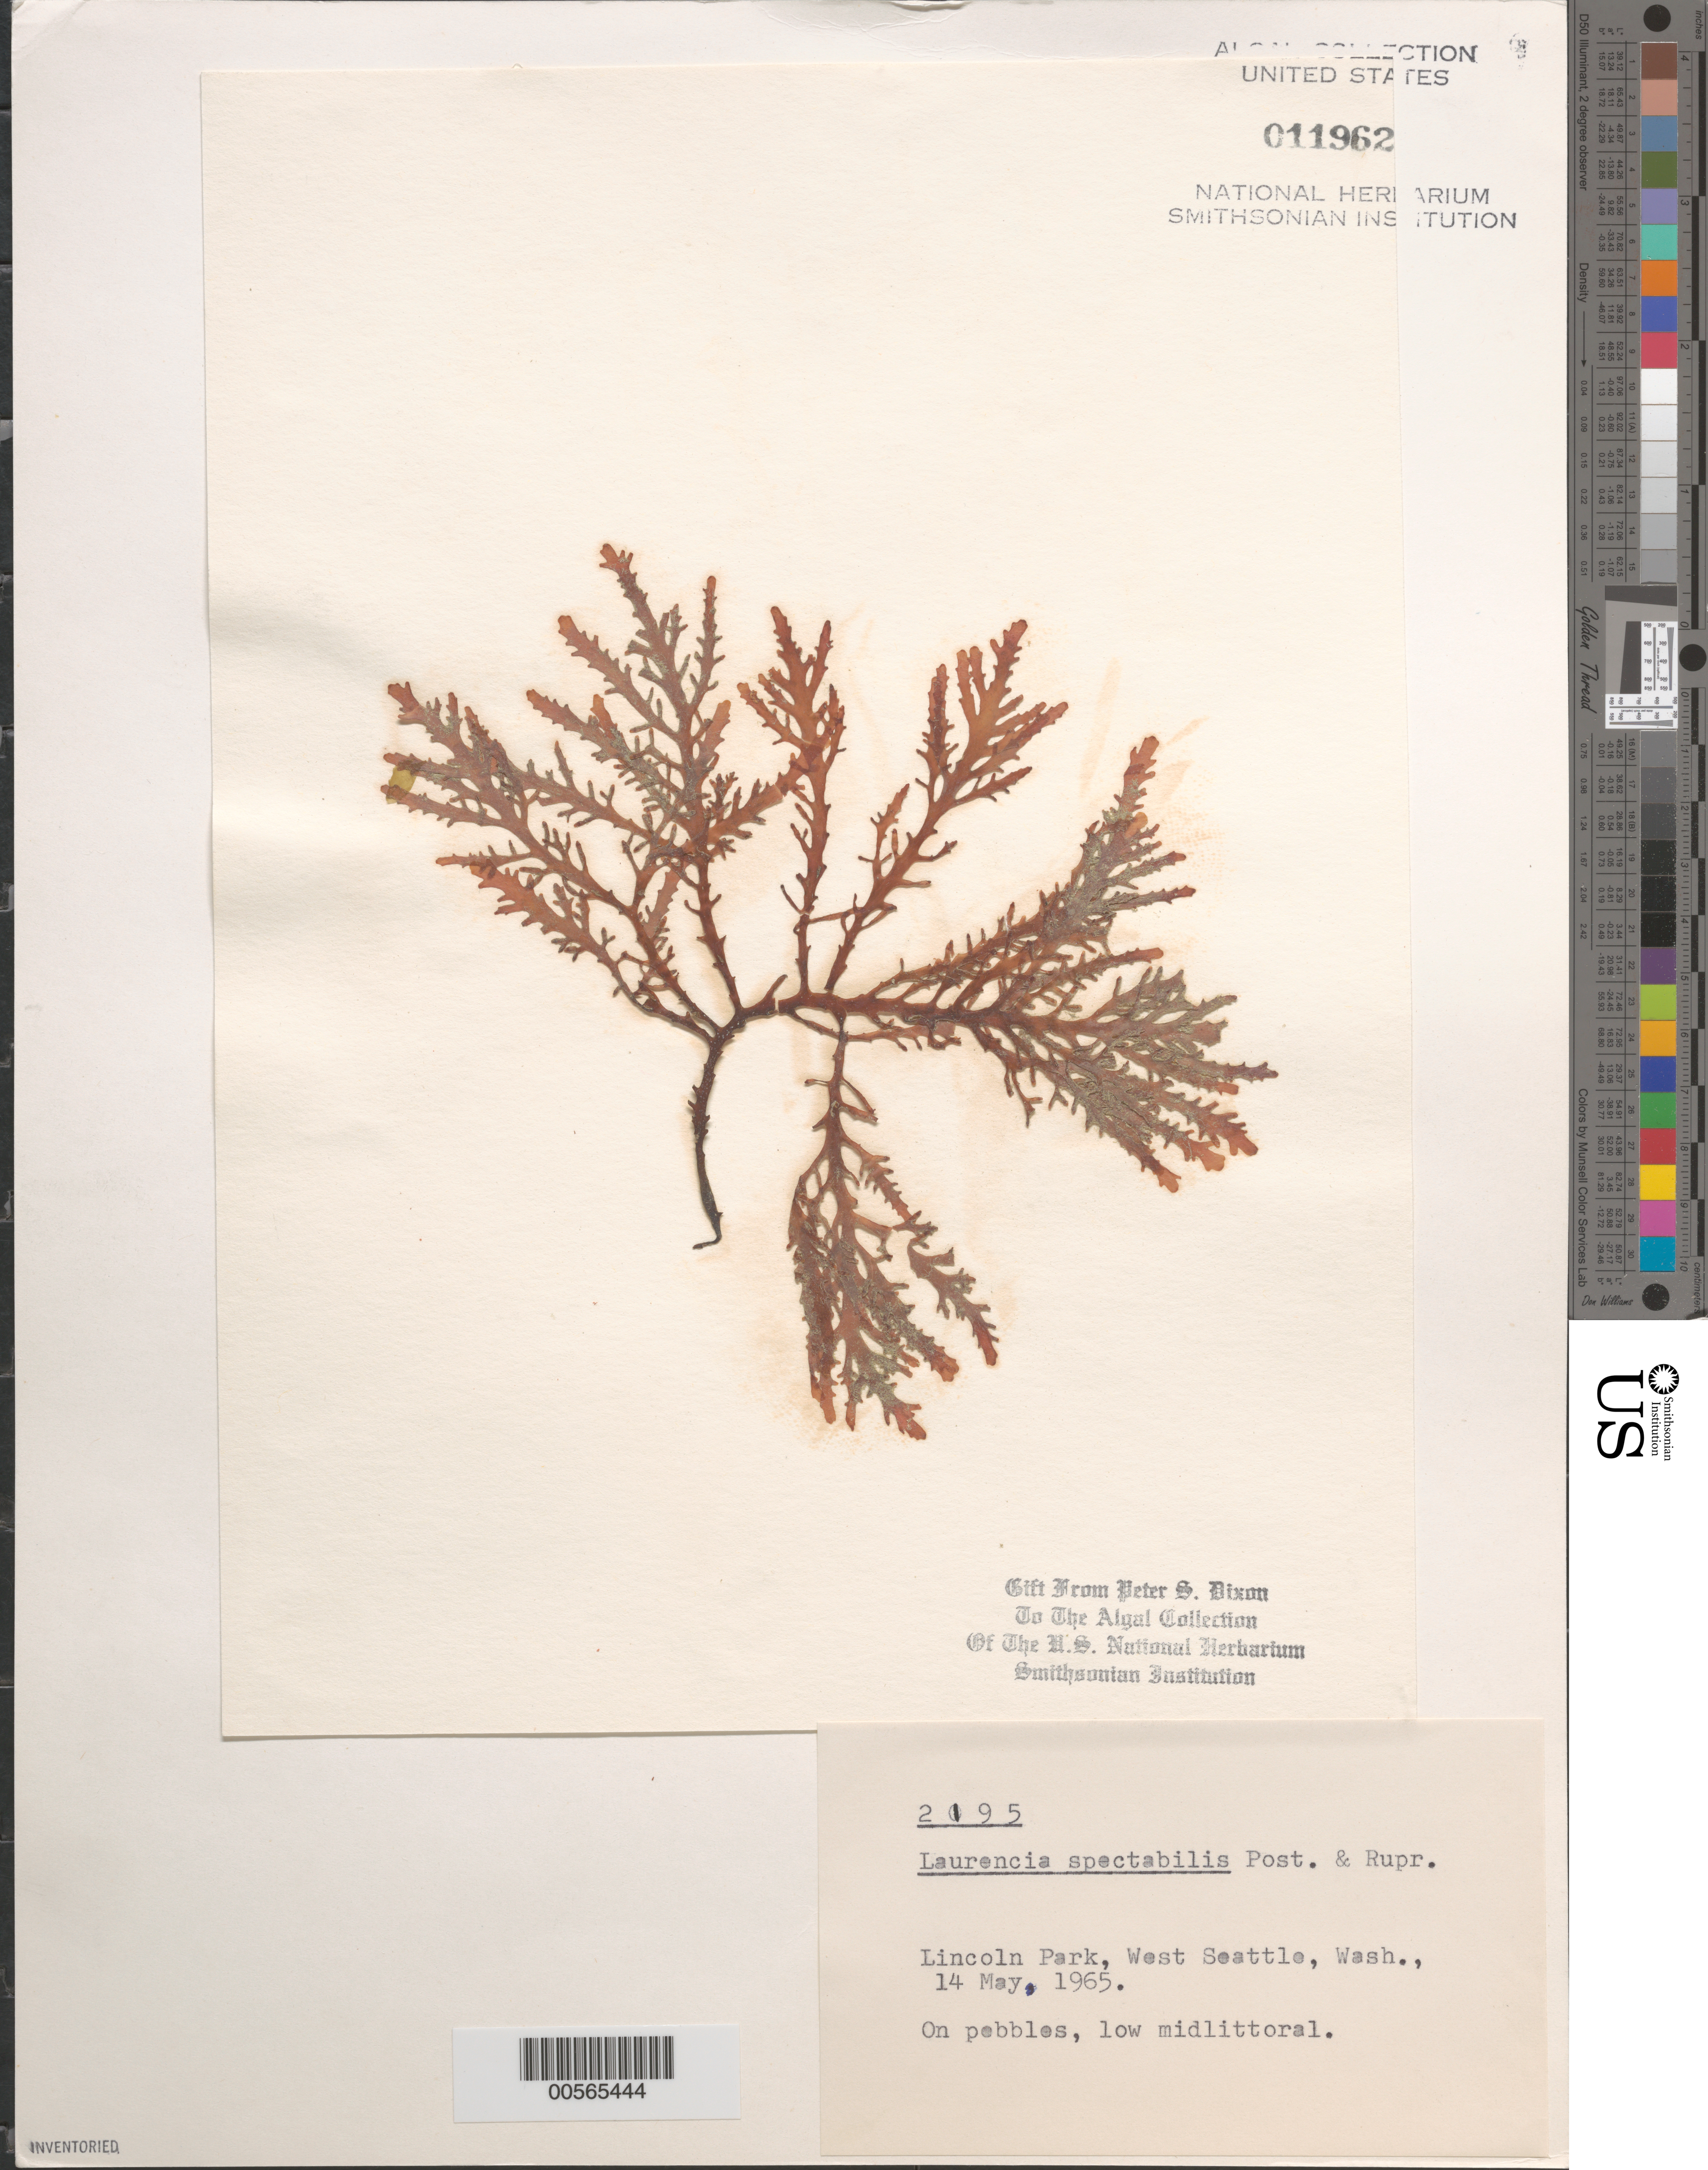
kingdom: Plantae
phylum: Rhodophyta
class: Florideophyceae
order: Ceramiales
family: Rhodomelaceae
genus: Osmundea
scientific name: Osmundea spectabilis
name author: (Postels & Rupr.) K.W. Nam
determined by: Algae name updating Project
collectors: P. S. Dixon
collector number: PSD 2195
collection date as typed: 14 May 1965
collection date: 1965-05-14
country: United States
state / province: Washington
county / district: King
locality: Lincoln Park, west Seattle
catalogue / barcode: US 11962